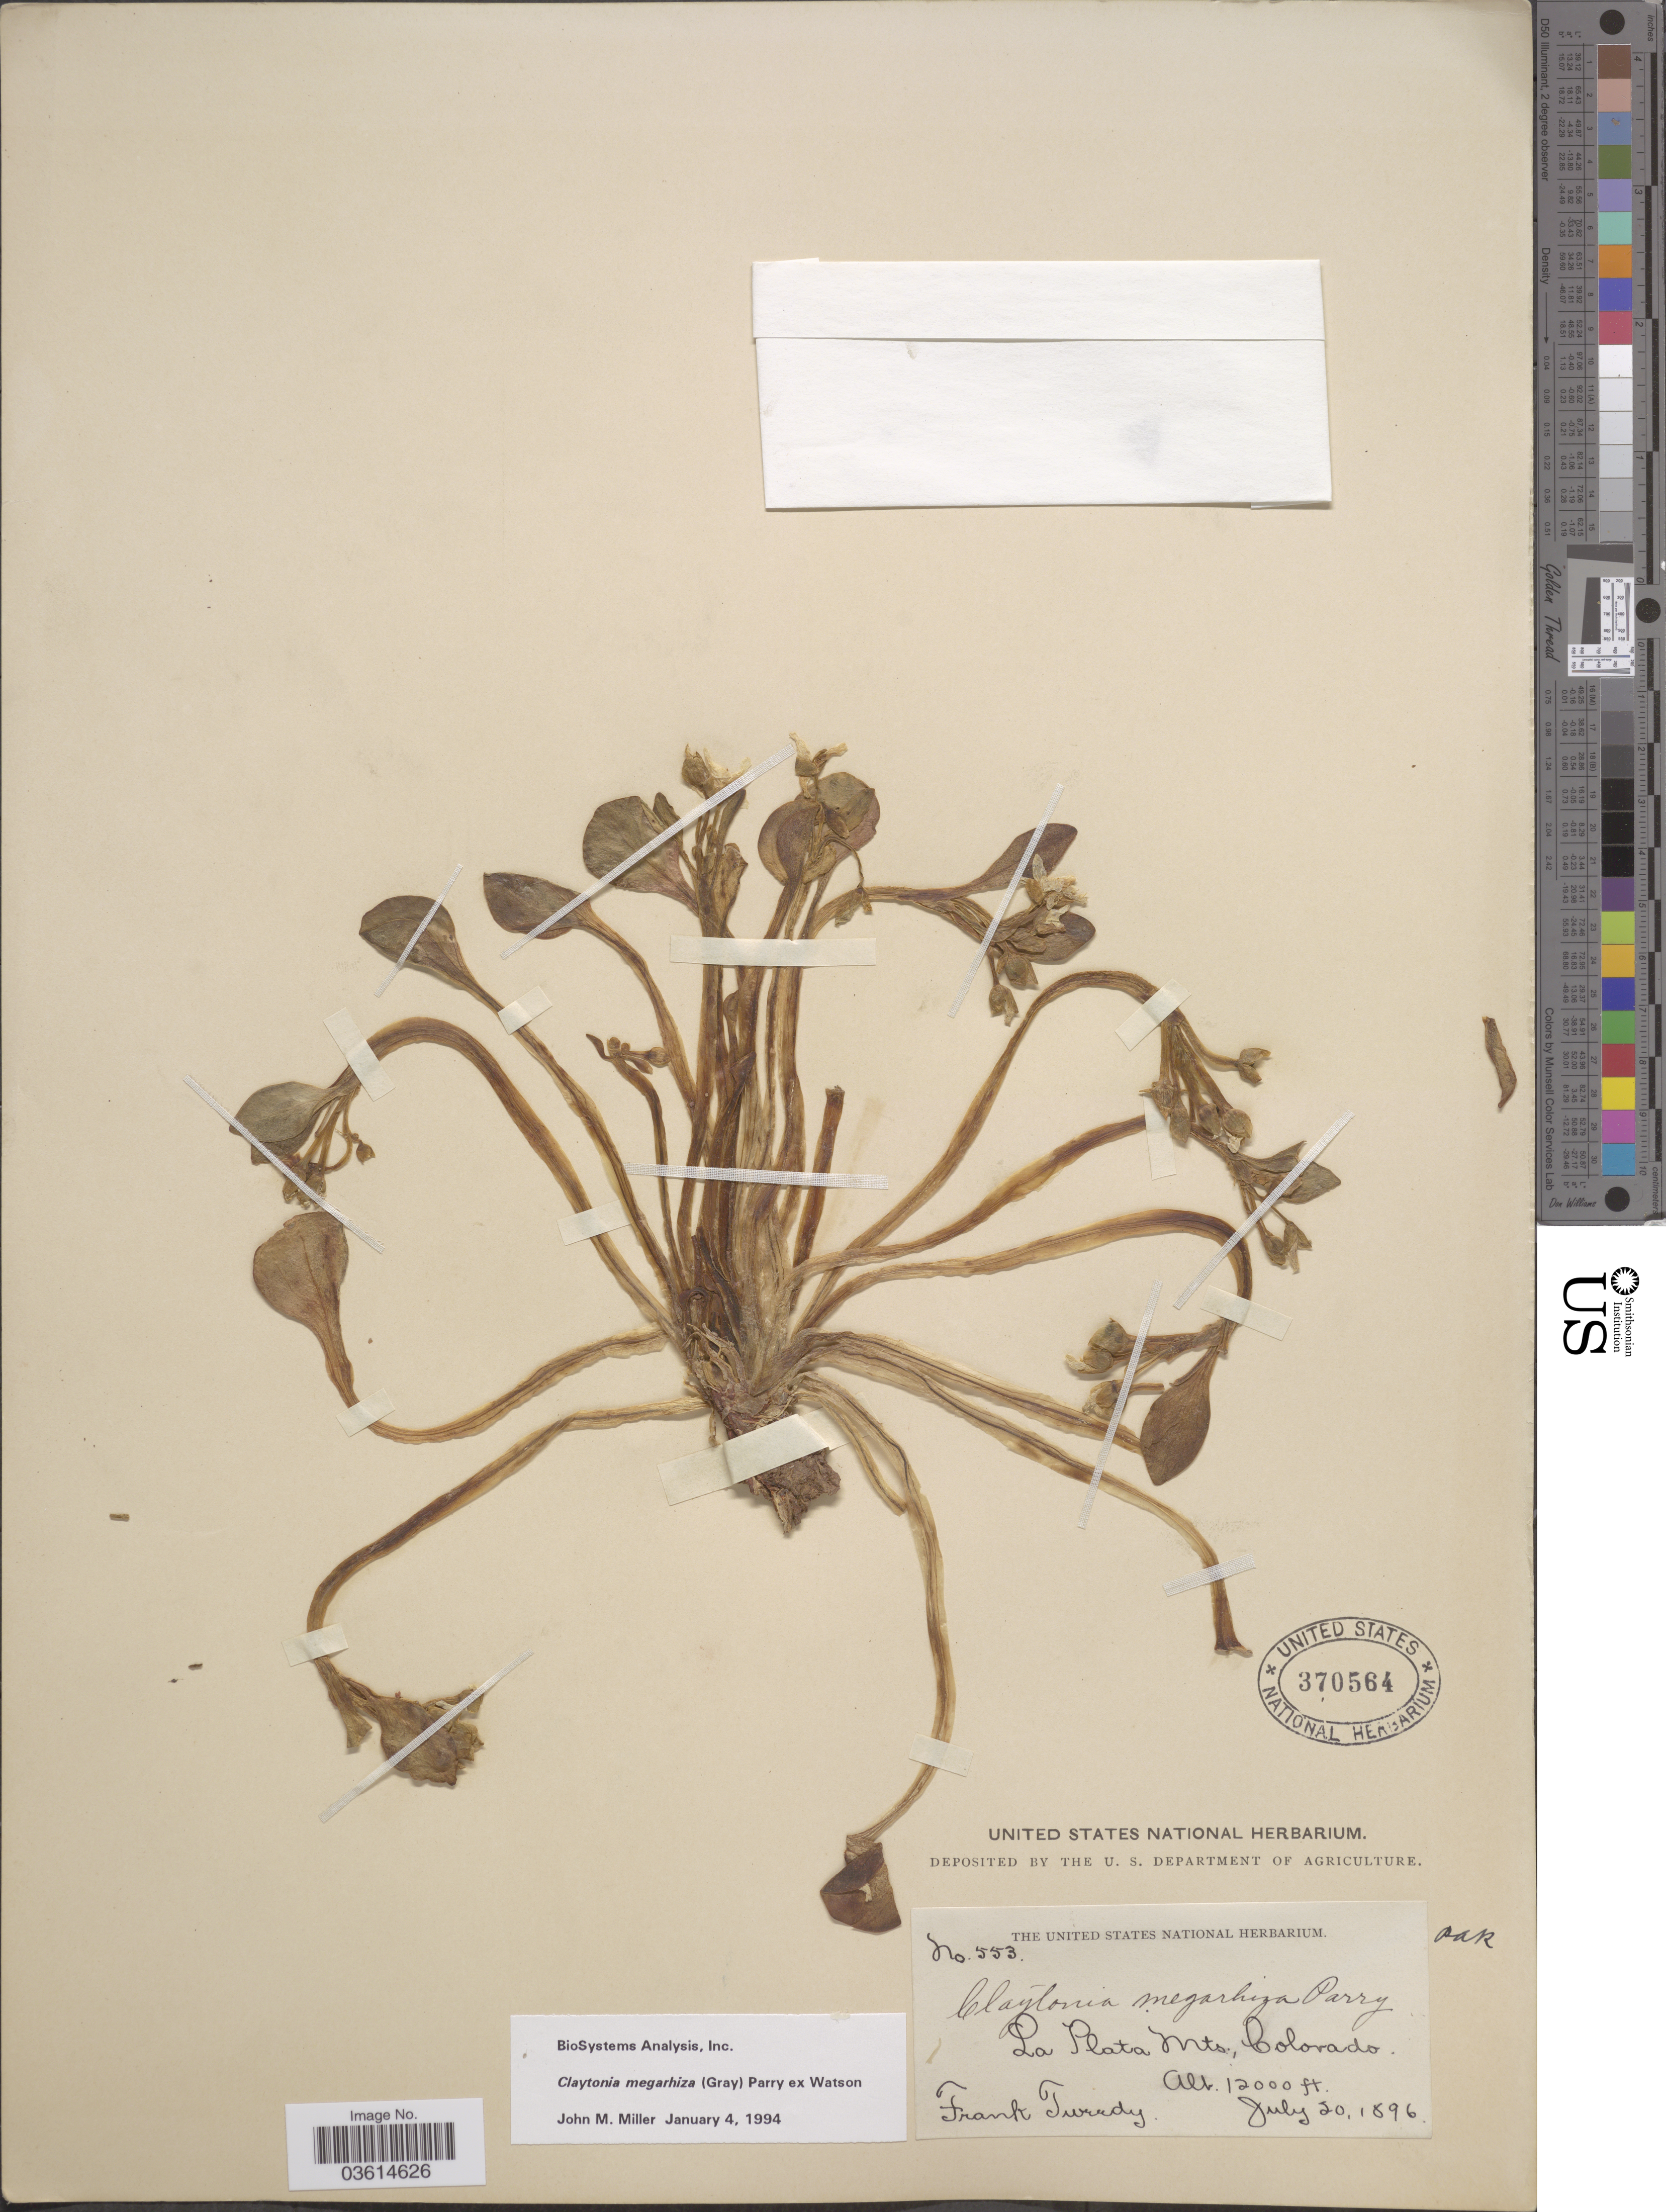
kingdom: Plantae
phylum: Tracheophyta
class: Magnoliopsida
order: Caryophyllales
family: Montiaceae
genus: Claytonia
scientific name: Claytonia megarhiza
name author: (A. Gray) Parry ex S. Watson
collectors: F. Tweedy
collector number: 553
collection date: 1896-07-20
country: United States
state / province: Colorado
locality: La Plata Mts.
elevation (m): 3658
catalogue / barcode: US 370564